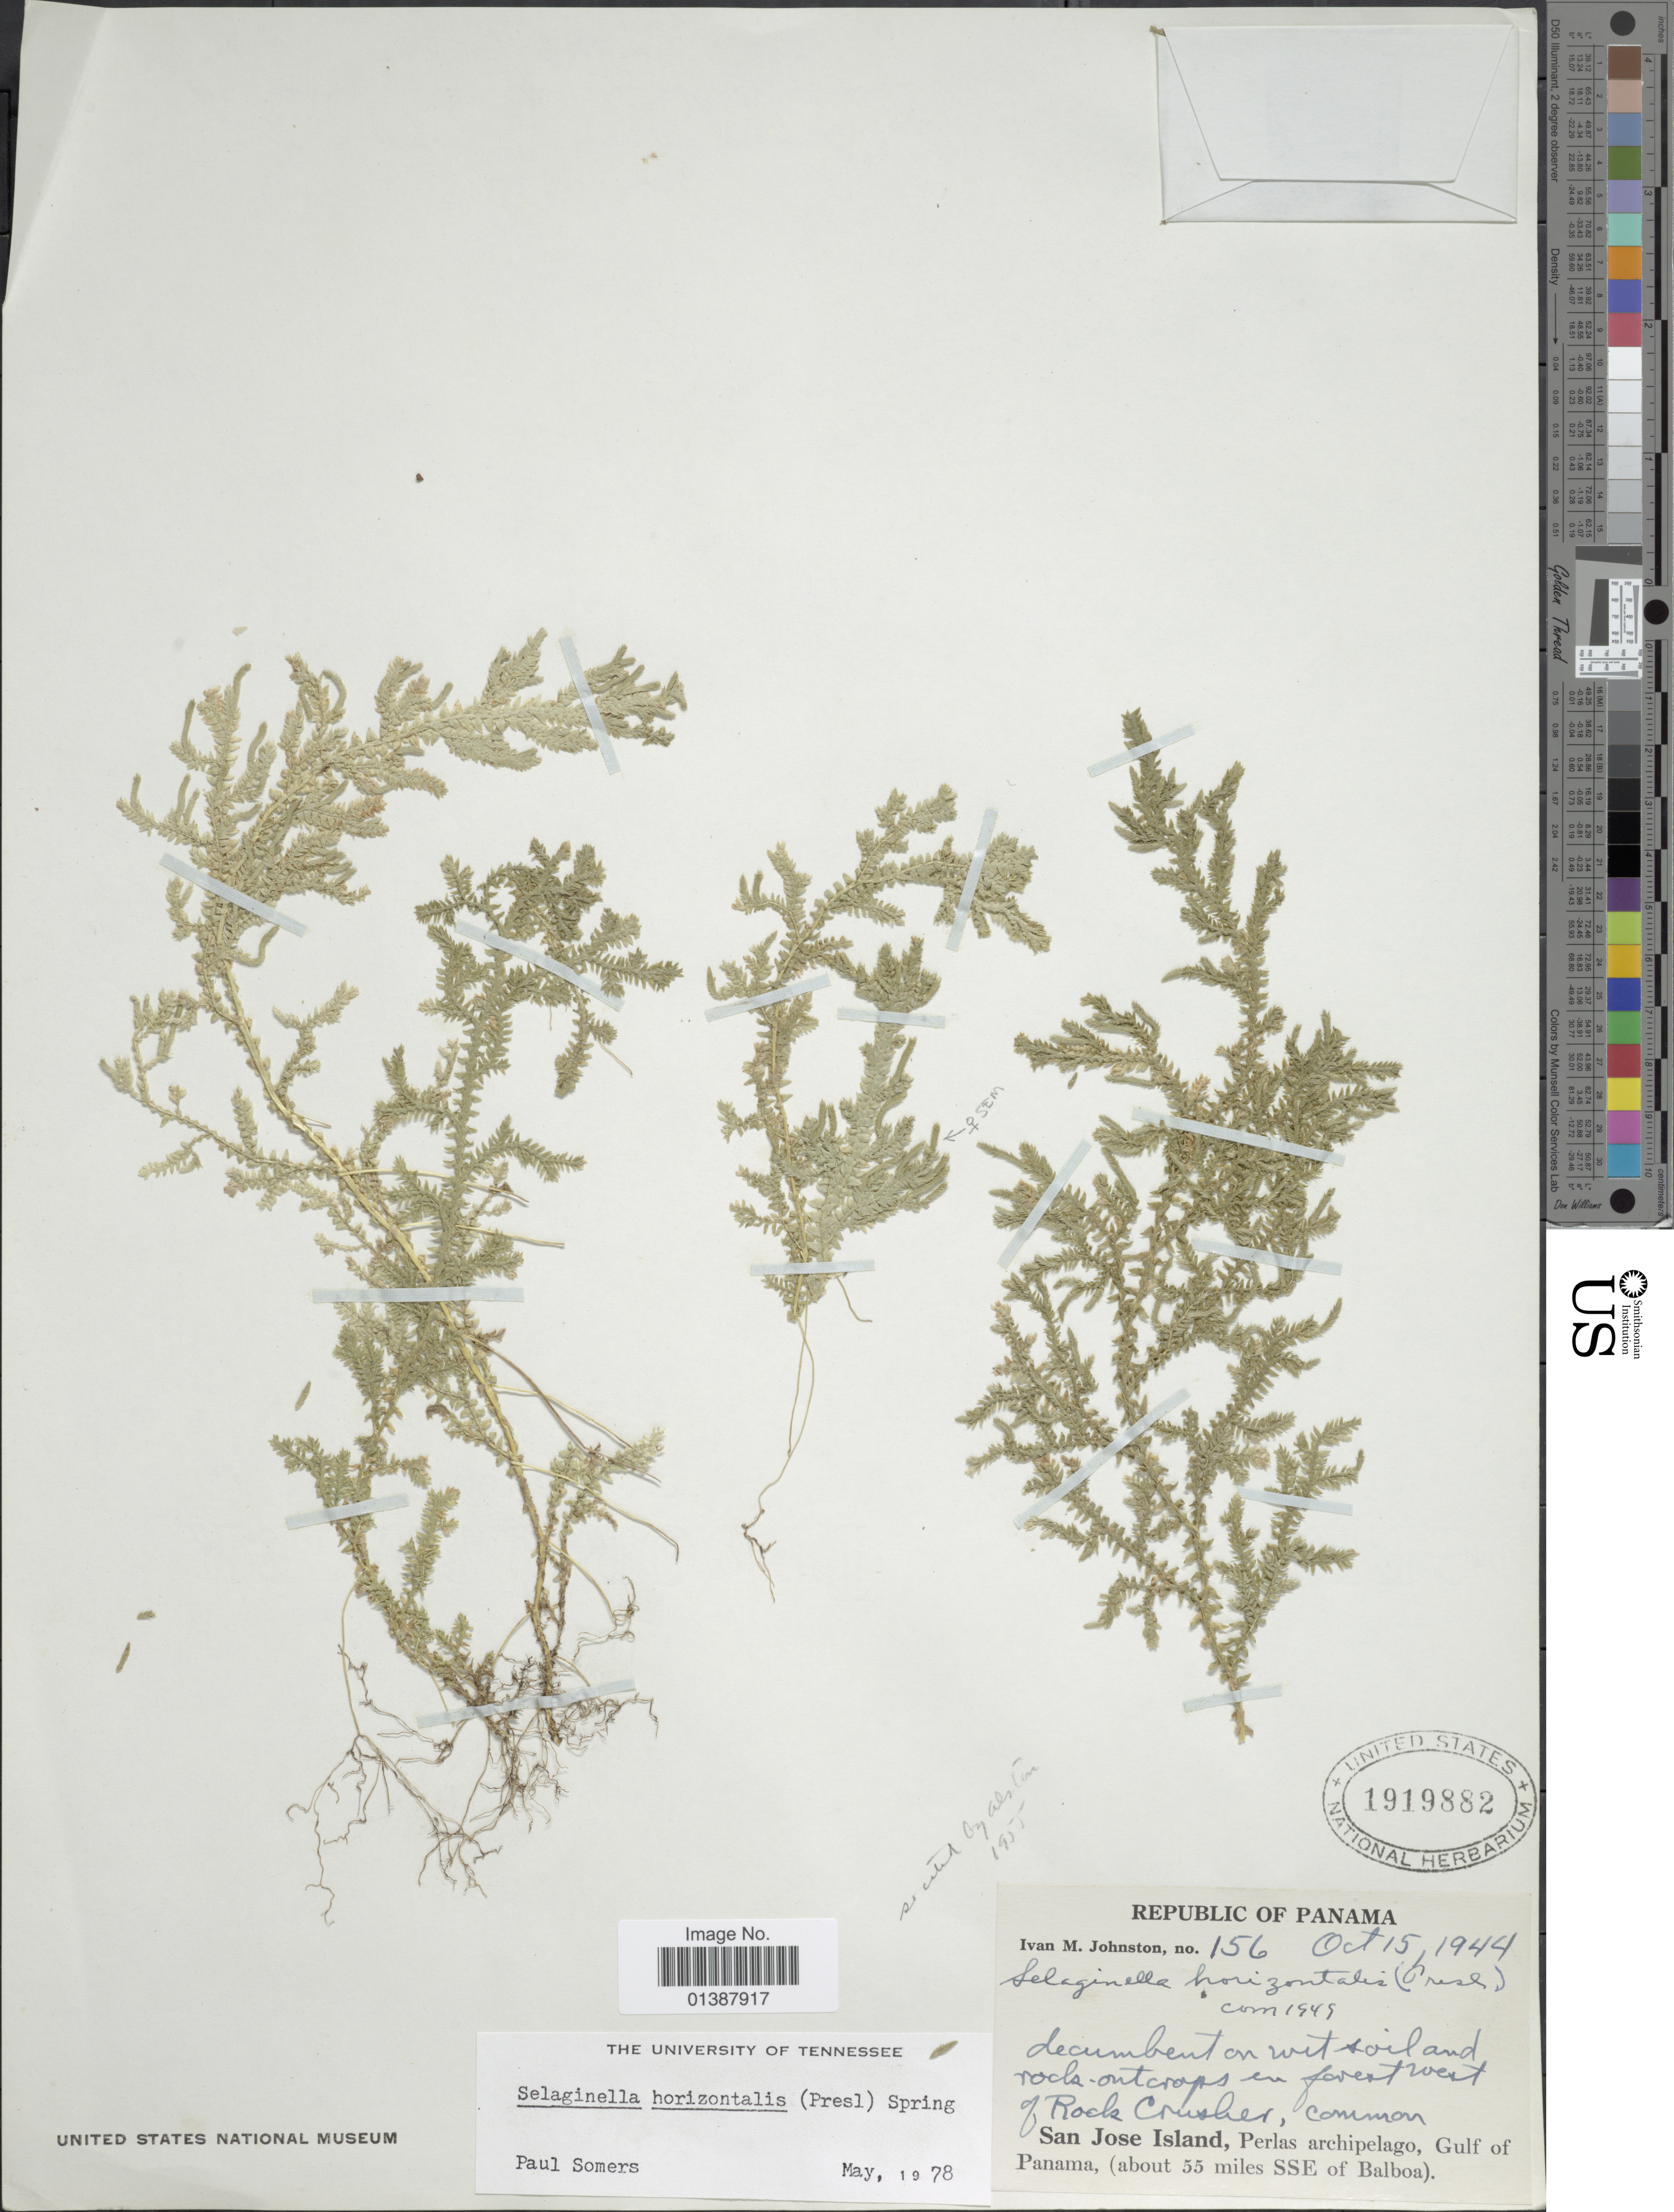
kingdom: Plantae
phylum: Tracheophyta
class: Lycopodiopsida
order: Selaginellales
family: Selaginellaceae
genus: Selaginella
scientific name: Selaginella horizontalis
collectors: I.M. Johnston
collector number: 156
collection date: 1944-10-15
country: Panama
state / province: Panamá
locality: San Jose Island, perlas archipelago, Gulf of Panama, (about 55 miles SSE of Balboa)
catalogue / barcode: US 1919882